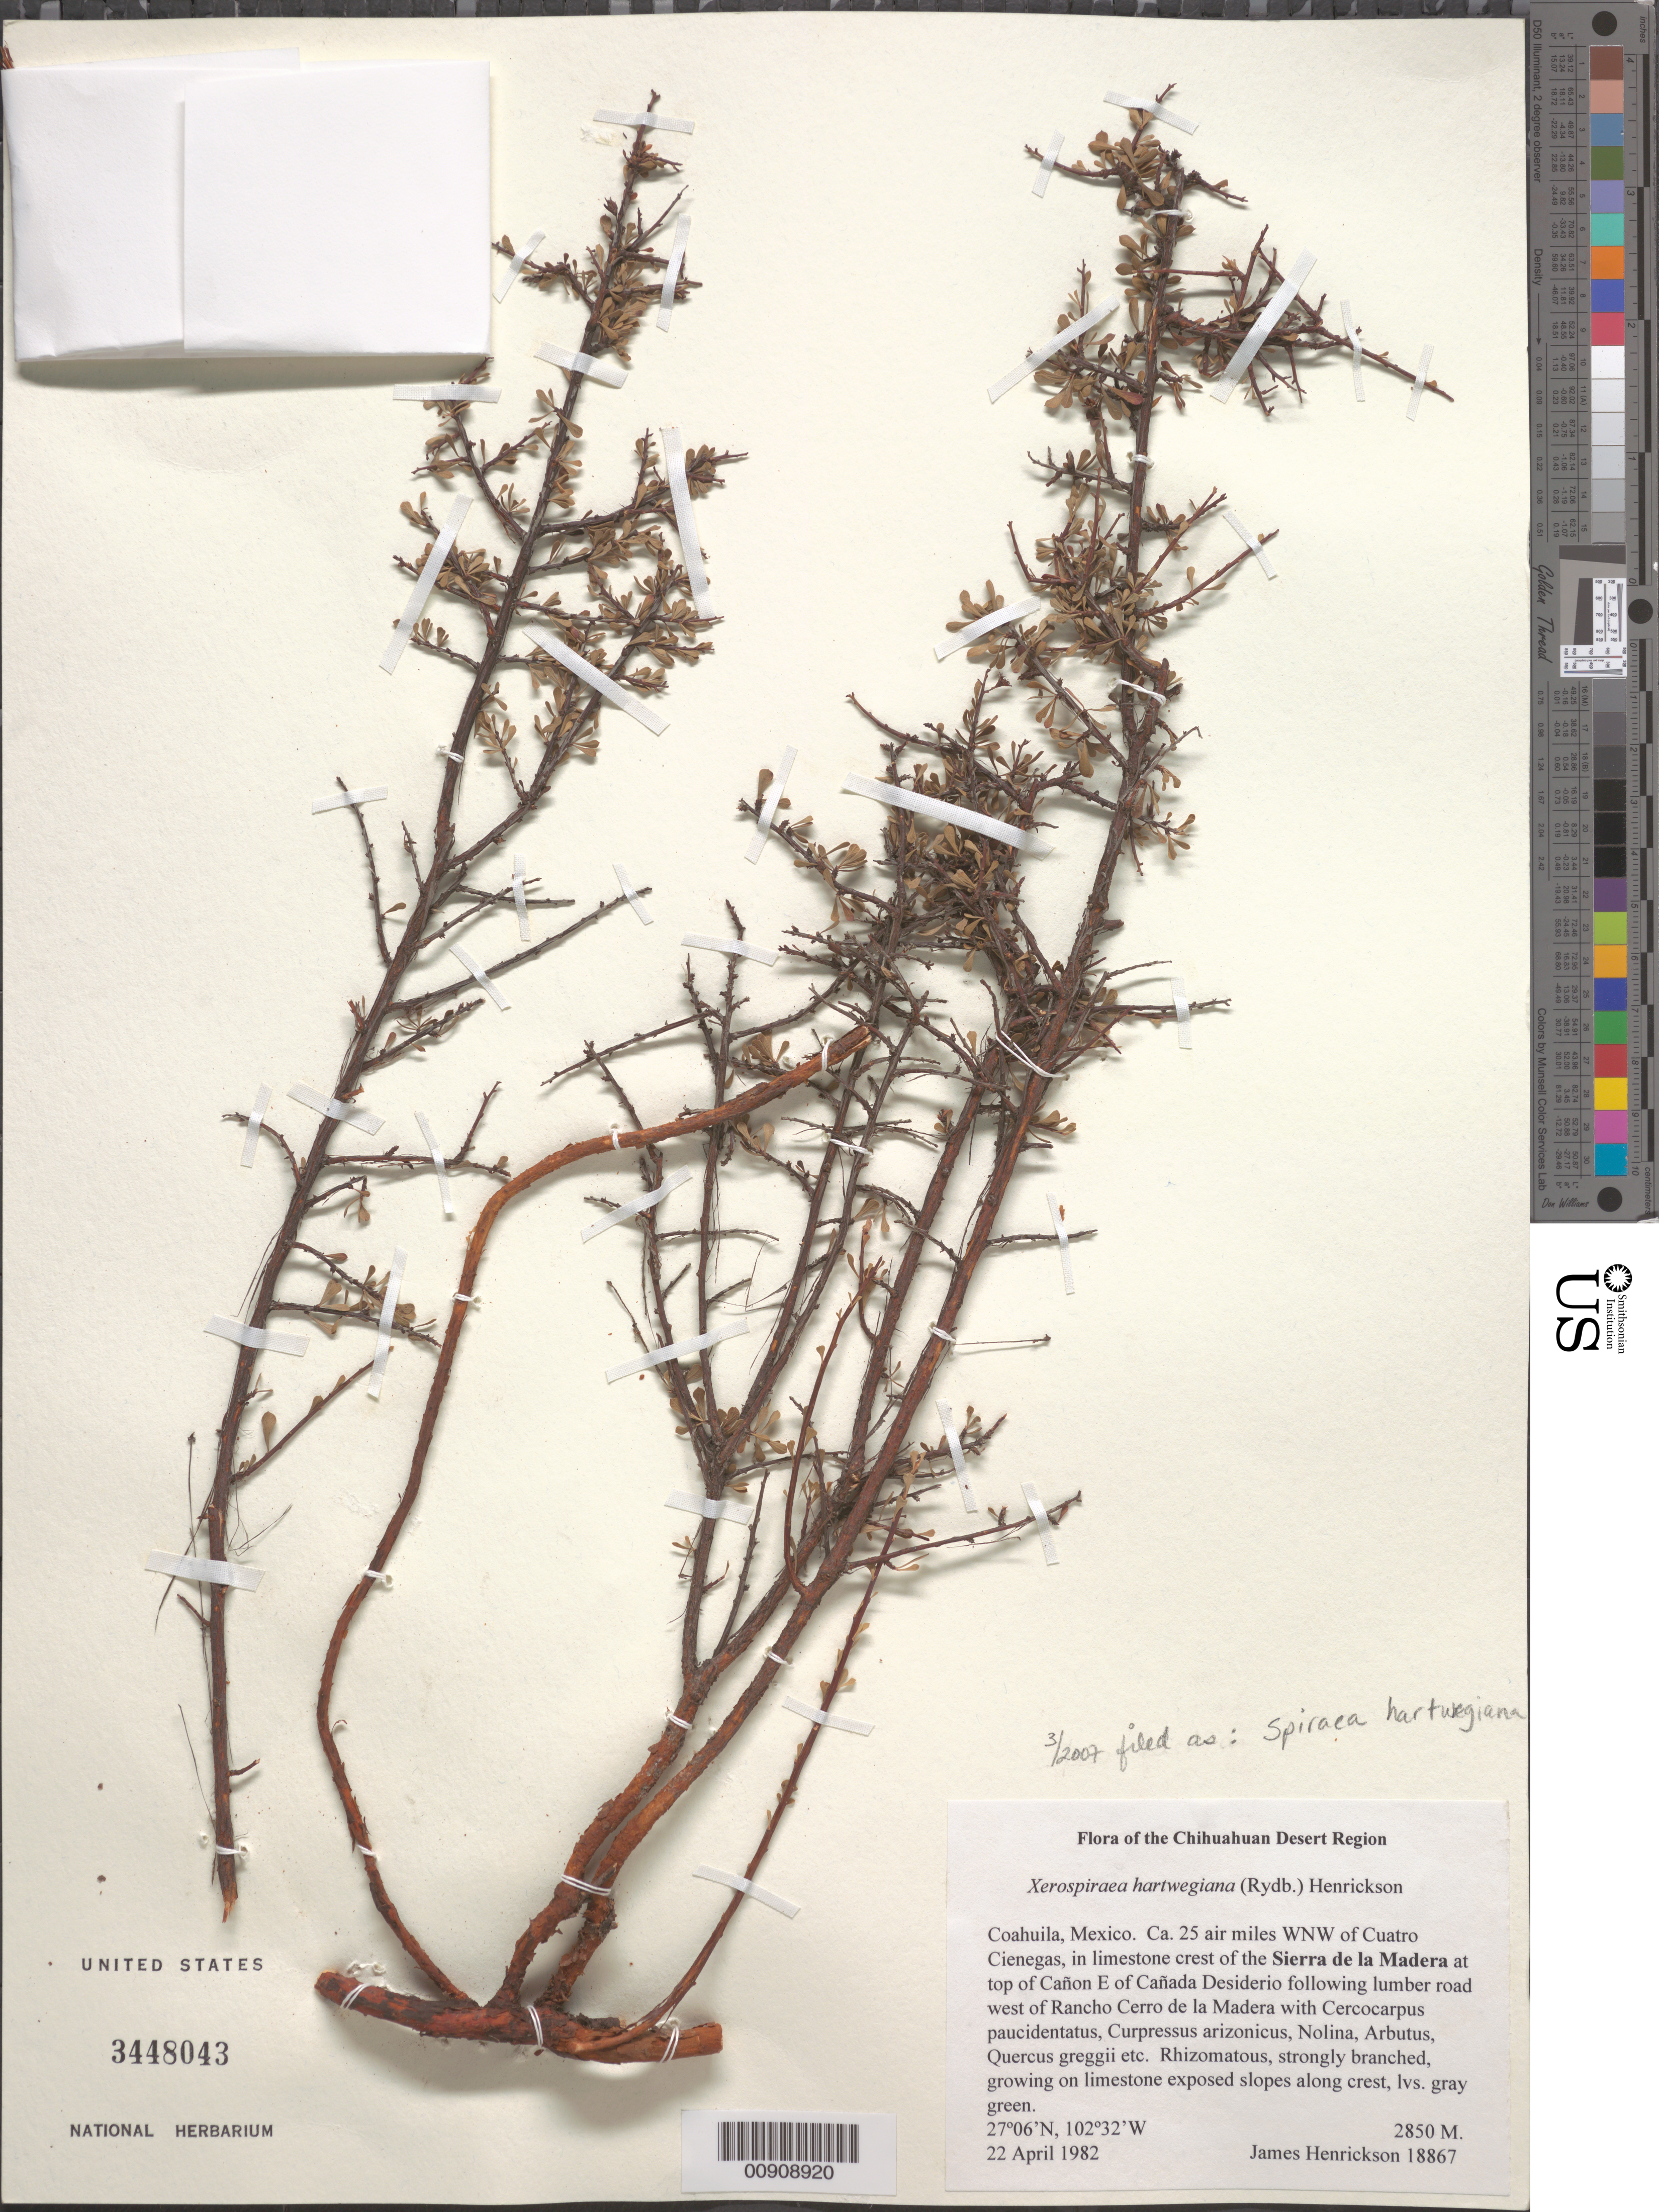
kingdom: Plantae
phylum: Tracheophyta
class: Magnoliopsida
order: Rosales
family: Rosaceae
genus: Xerospiraea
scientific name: Xerospiraea hartwegiana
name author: (Rydb.) Henr.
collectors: J. Henrickson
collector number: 18867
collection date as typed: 22 Apr 1982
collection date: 1982-04-22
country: Mexico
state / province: Coahuila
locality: Coahuila: Ca. 25 air miles WNW of Cuatro Cienegas, in limestone crest of the Sierra de la Madera at top of Cañon E of Cañada Desiderio following lumber road west of Rancho Cerro de la Madera.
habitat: With Cercocarpus paucidentatus, Curpressus arizonicus, Nolina, Arbutus, Quercus greggii, etc. Growing on limestone exposed slopes along crest.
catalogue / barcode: US 3448043